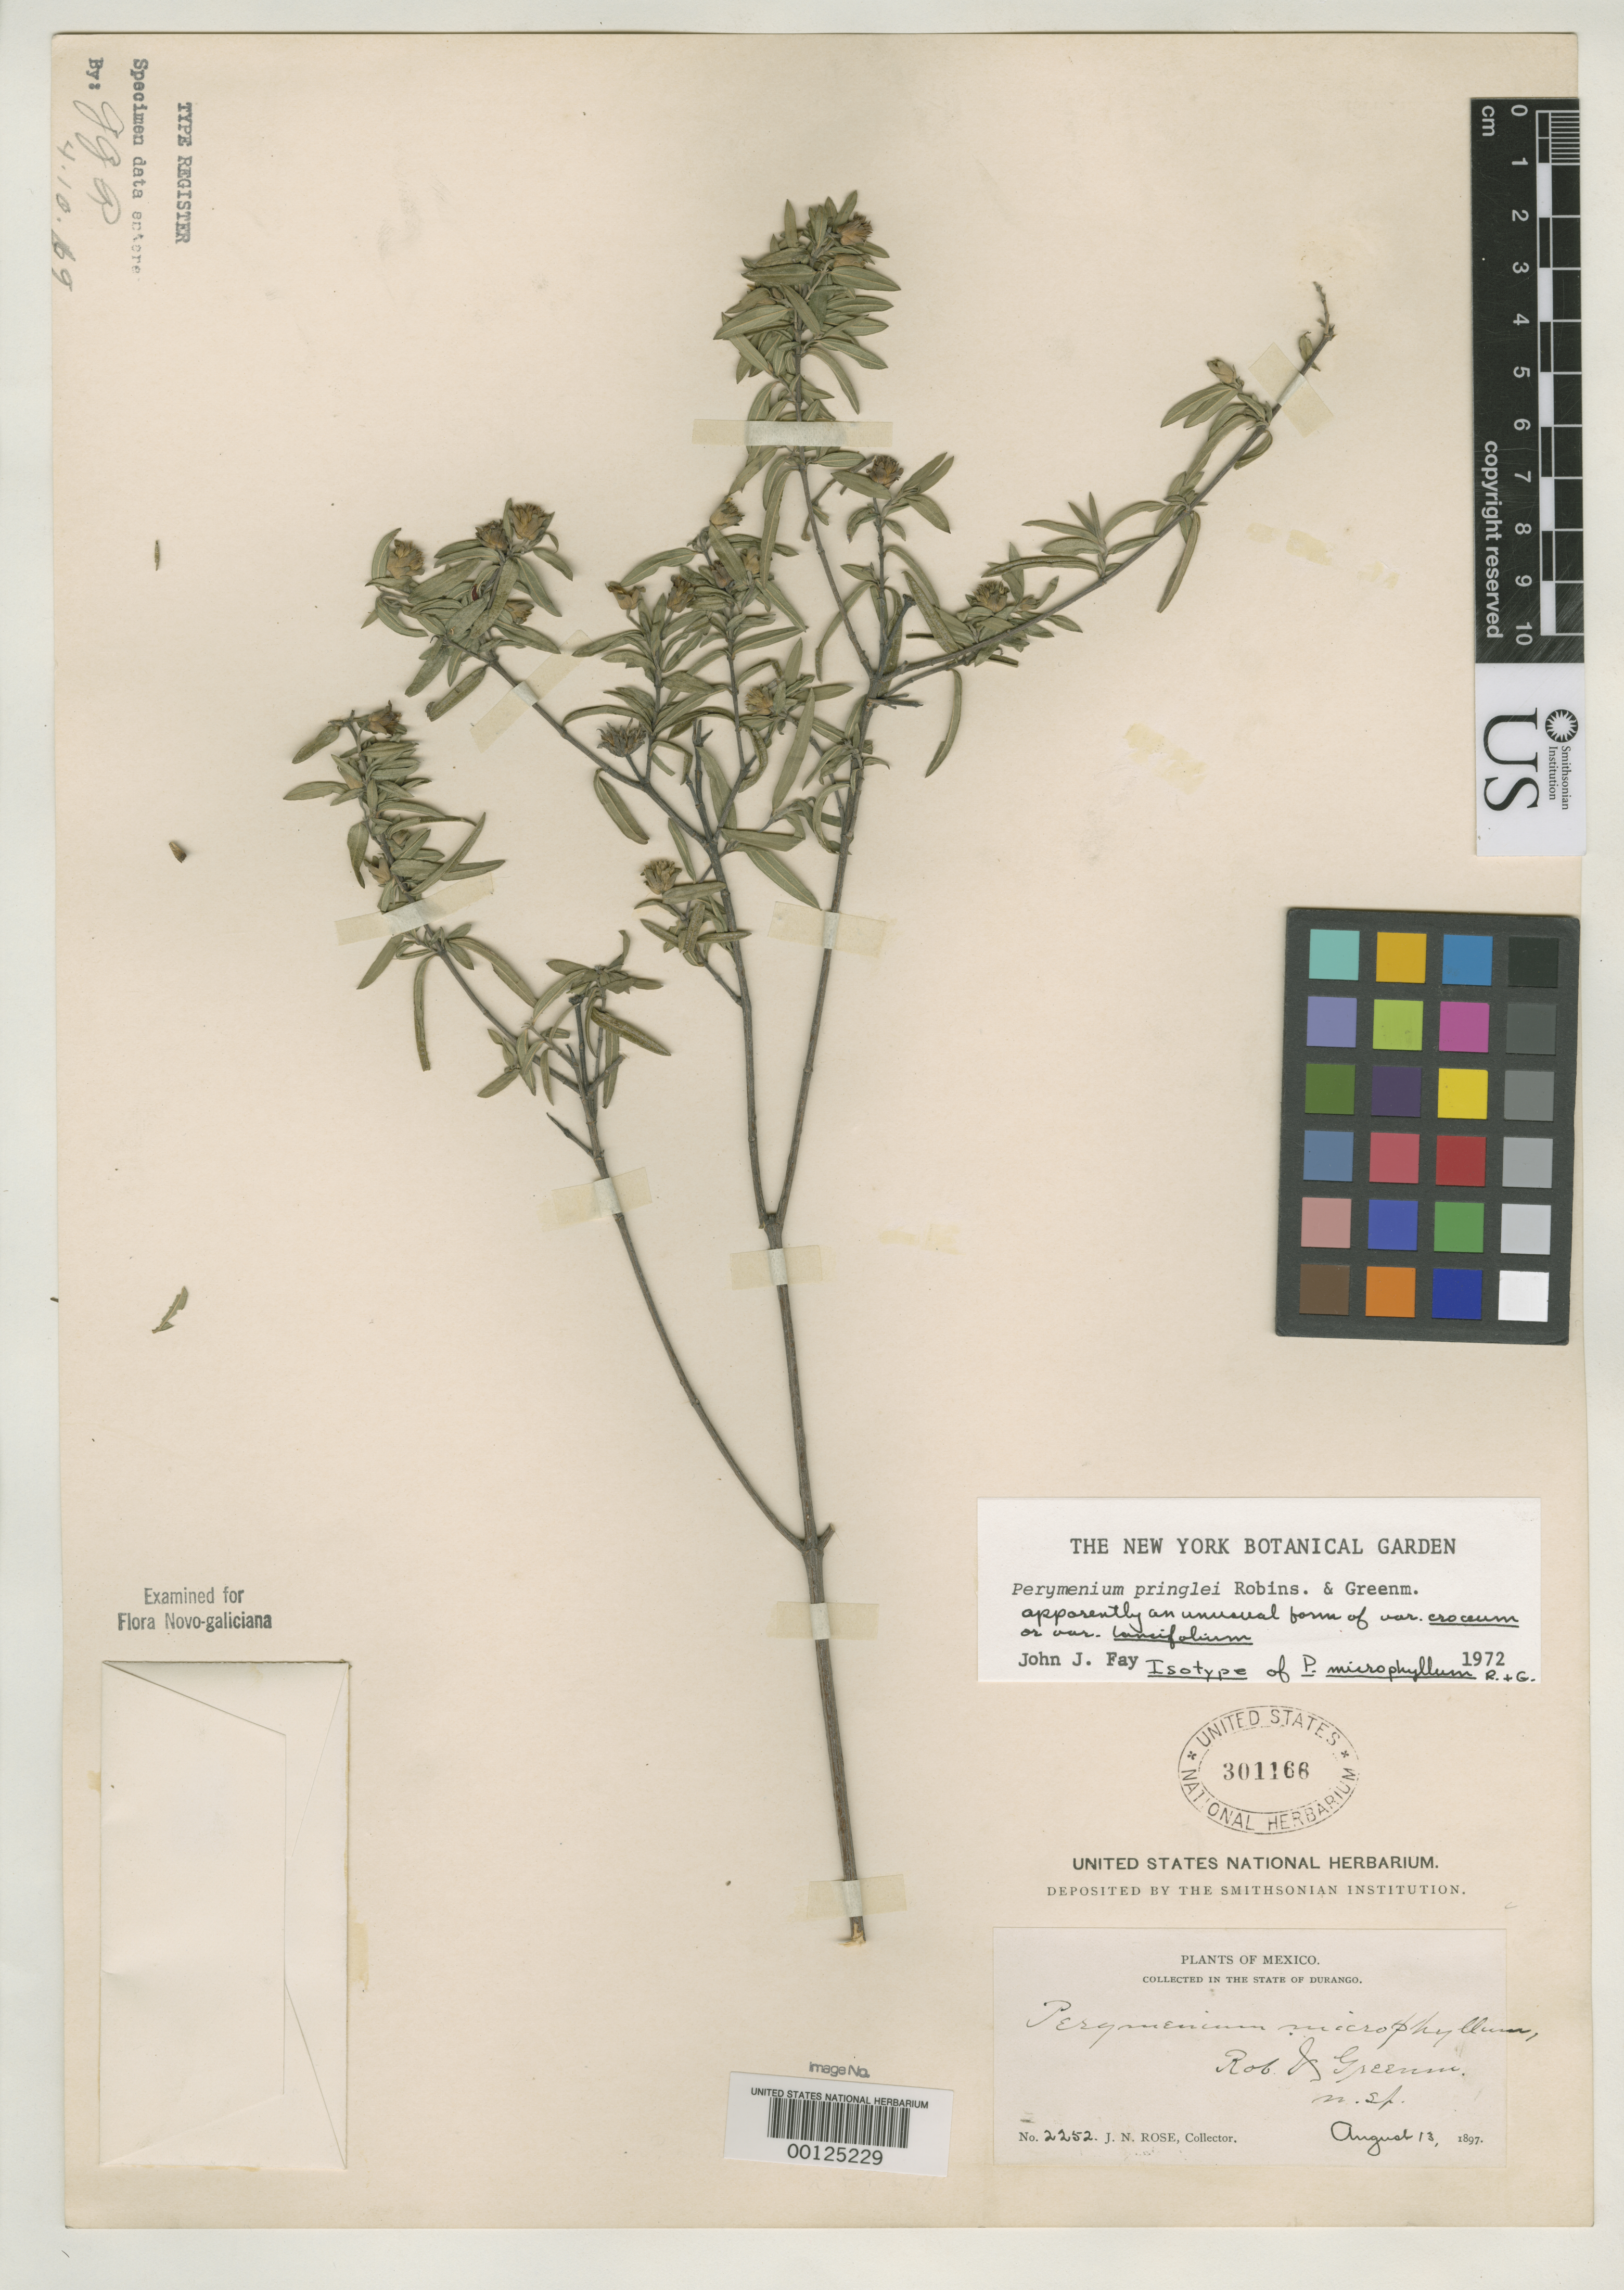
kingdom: Plantae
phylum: Tracheophyta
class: Magnoliopsida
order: Asterales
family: Asteraceae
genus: Perymenium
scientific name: Perymenium microphyllum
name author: B.L. Rob. & Greenm.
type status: Isotype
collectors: J. N. Rose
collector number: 2252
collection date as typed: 13 Aug 1977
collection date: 1977-08-13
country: Mexico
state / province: Durango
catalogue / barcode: US 301166